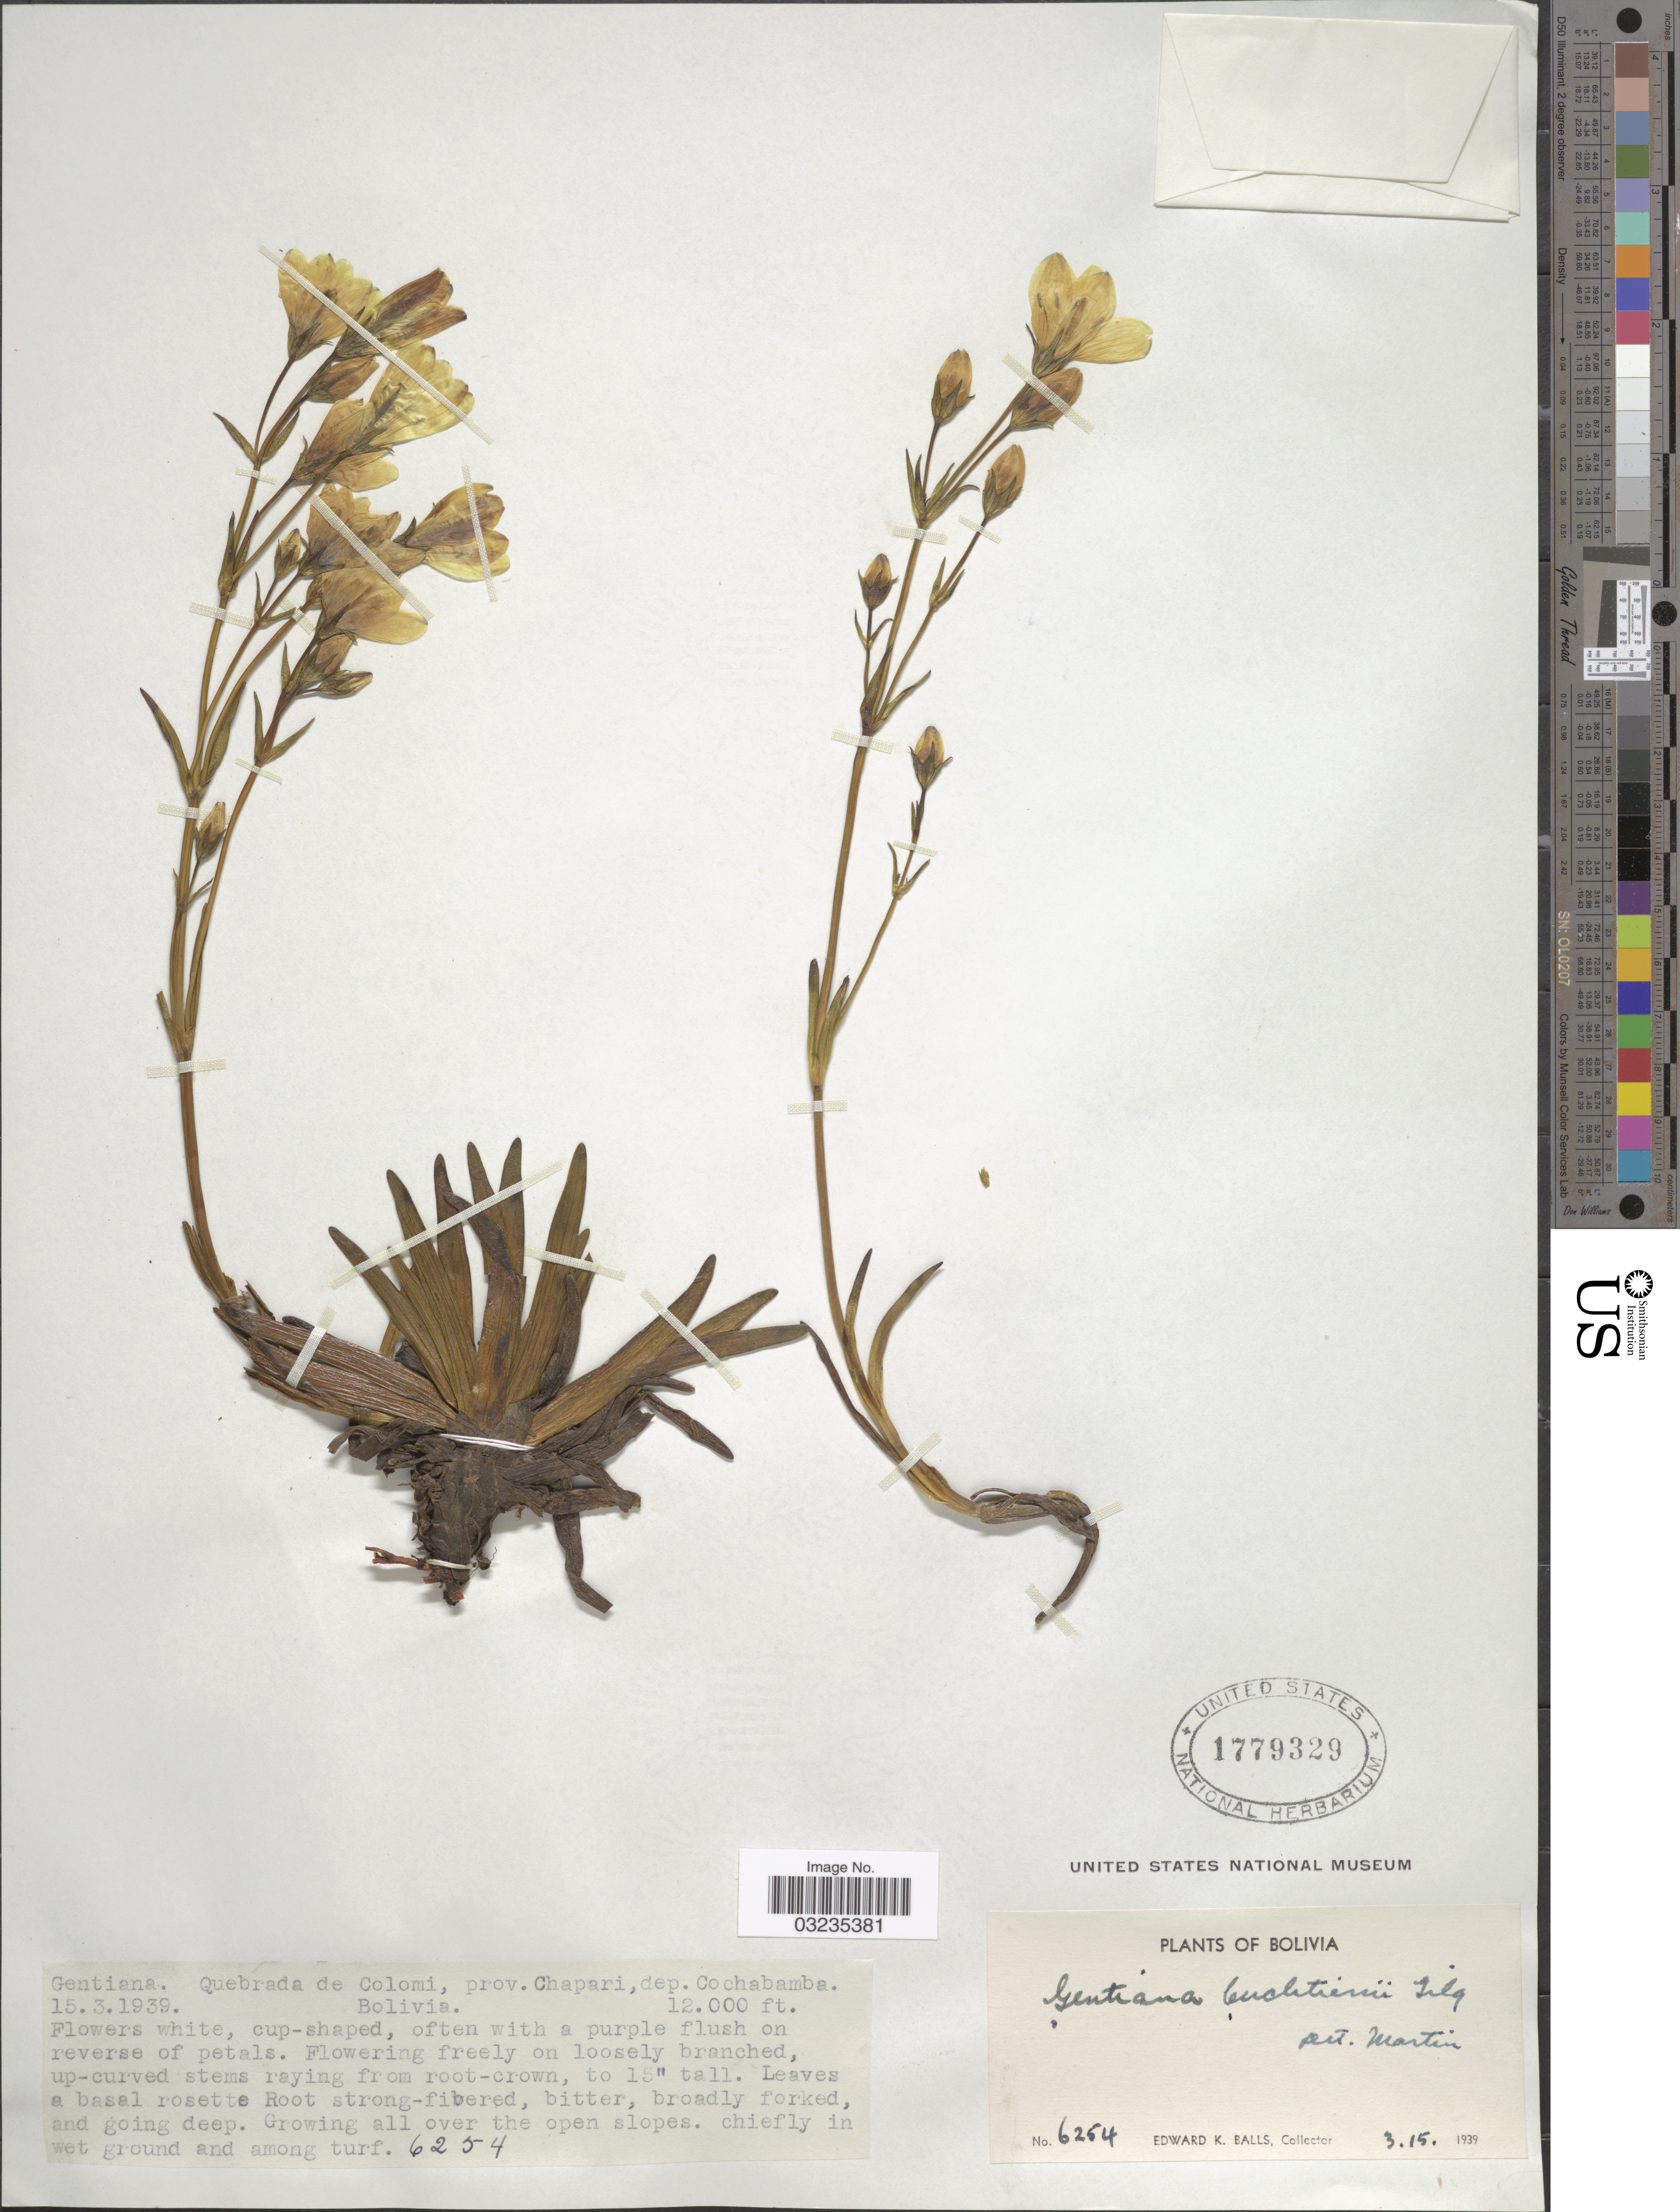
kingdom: Plantae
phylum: Tracheophyta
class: Magnoliopsida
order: Gentianales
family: Gentianaceae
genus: Gentiana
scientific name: Gentiana buchtienii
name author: Gilg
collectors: E. K. Balls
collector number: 6254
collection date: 1939-03-15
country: Bolivia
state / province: Cochabamba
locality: Quebrada de Colomi, prov. Chapari, dep. Cochabamba.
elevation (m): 3658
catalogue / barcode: US 1779329